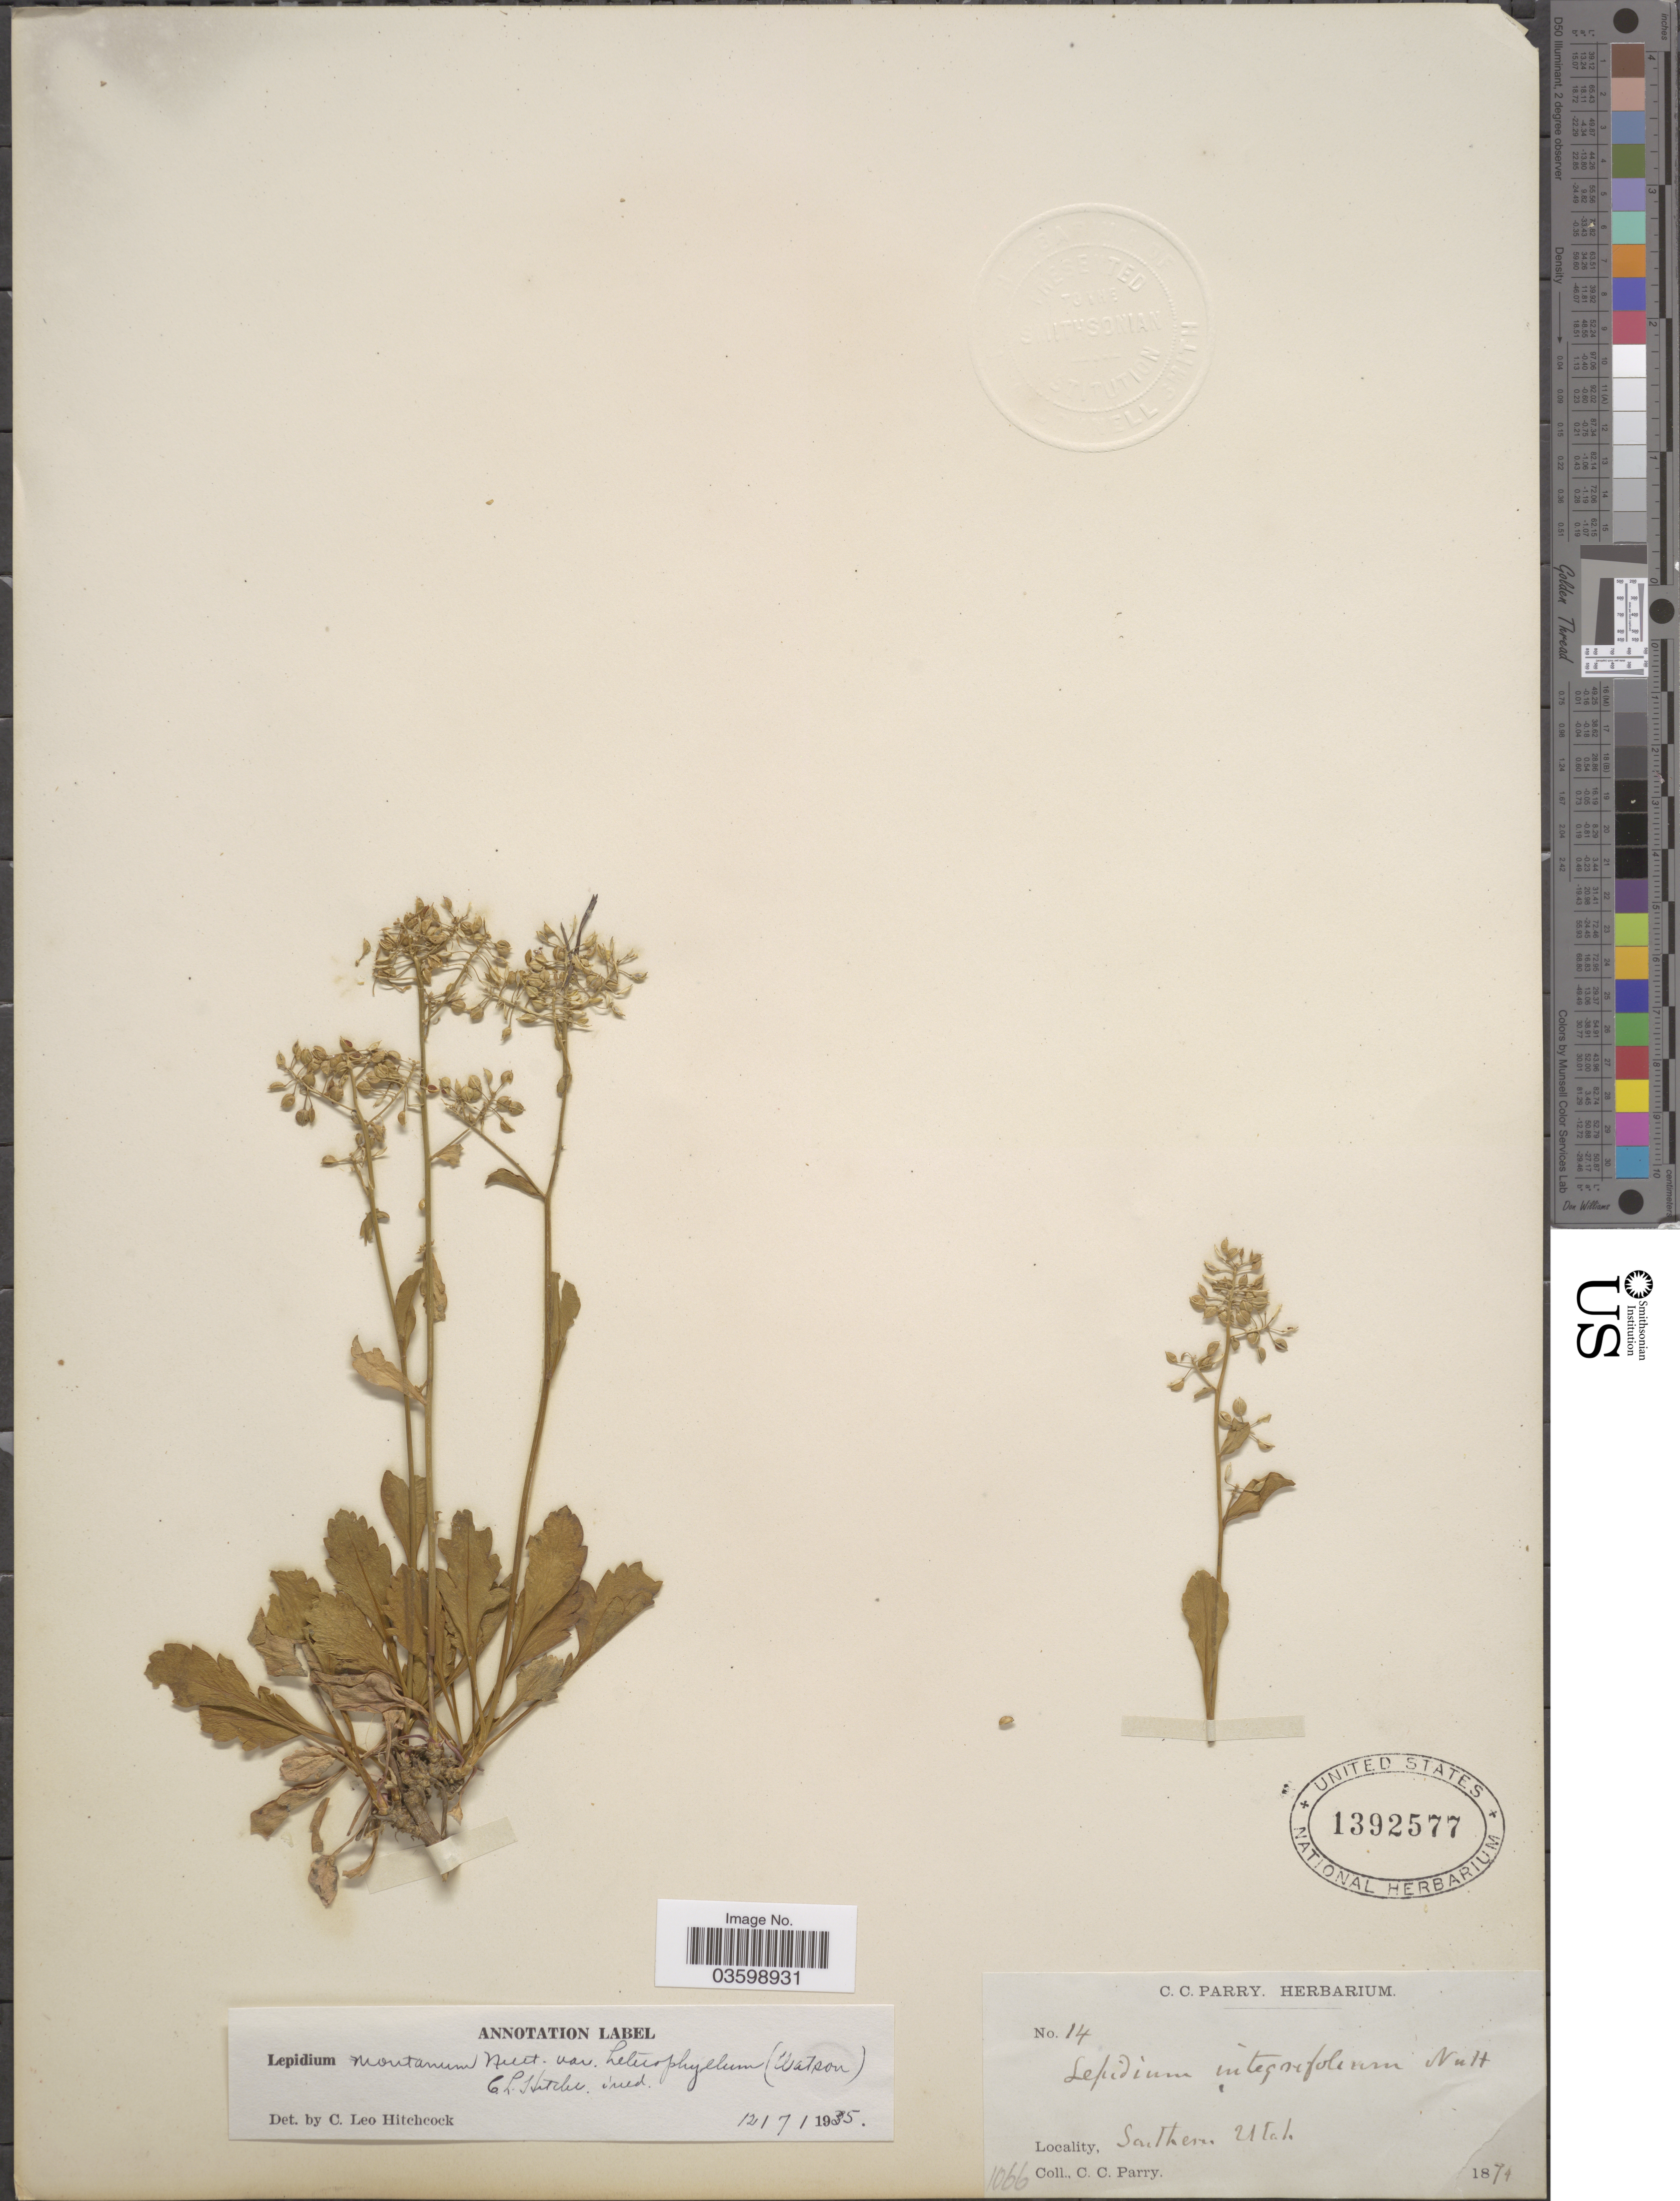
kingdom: Plantae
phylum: Tracheophyta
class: Magnoliopsida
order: Brassicales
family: Brassicaceae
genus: Lepidium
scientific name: Lepidium montanum var. heterophyllum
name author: (S. Watson) C.L. Hitchc.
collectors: C. C. Parry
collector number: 14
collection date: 1874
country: United States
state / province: Utah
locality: Southern Utah.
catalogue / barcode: US 1392577